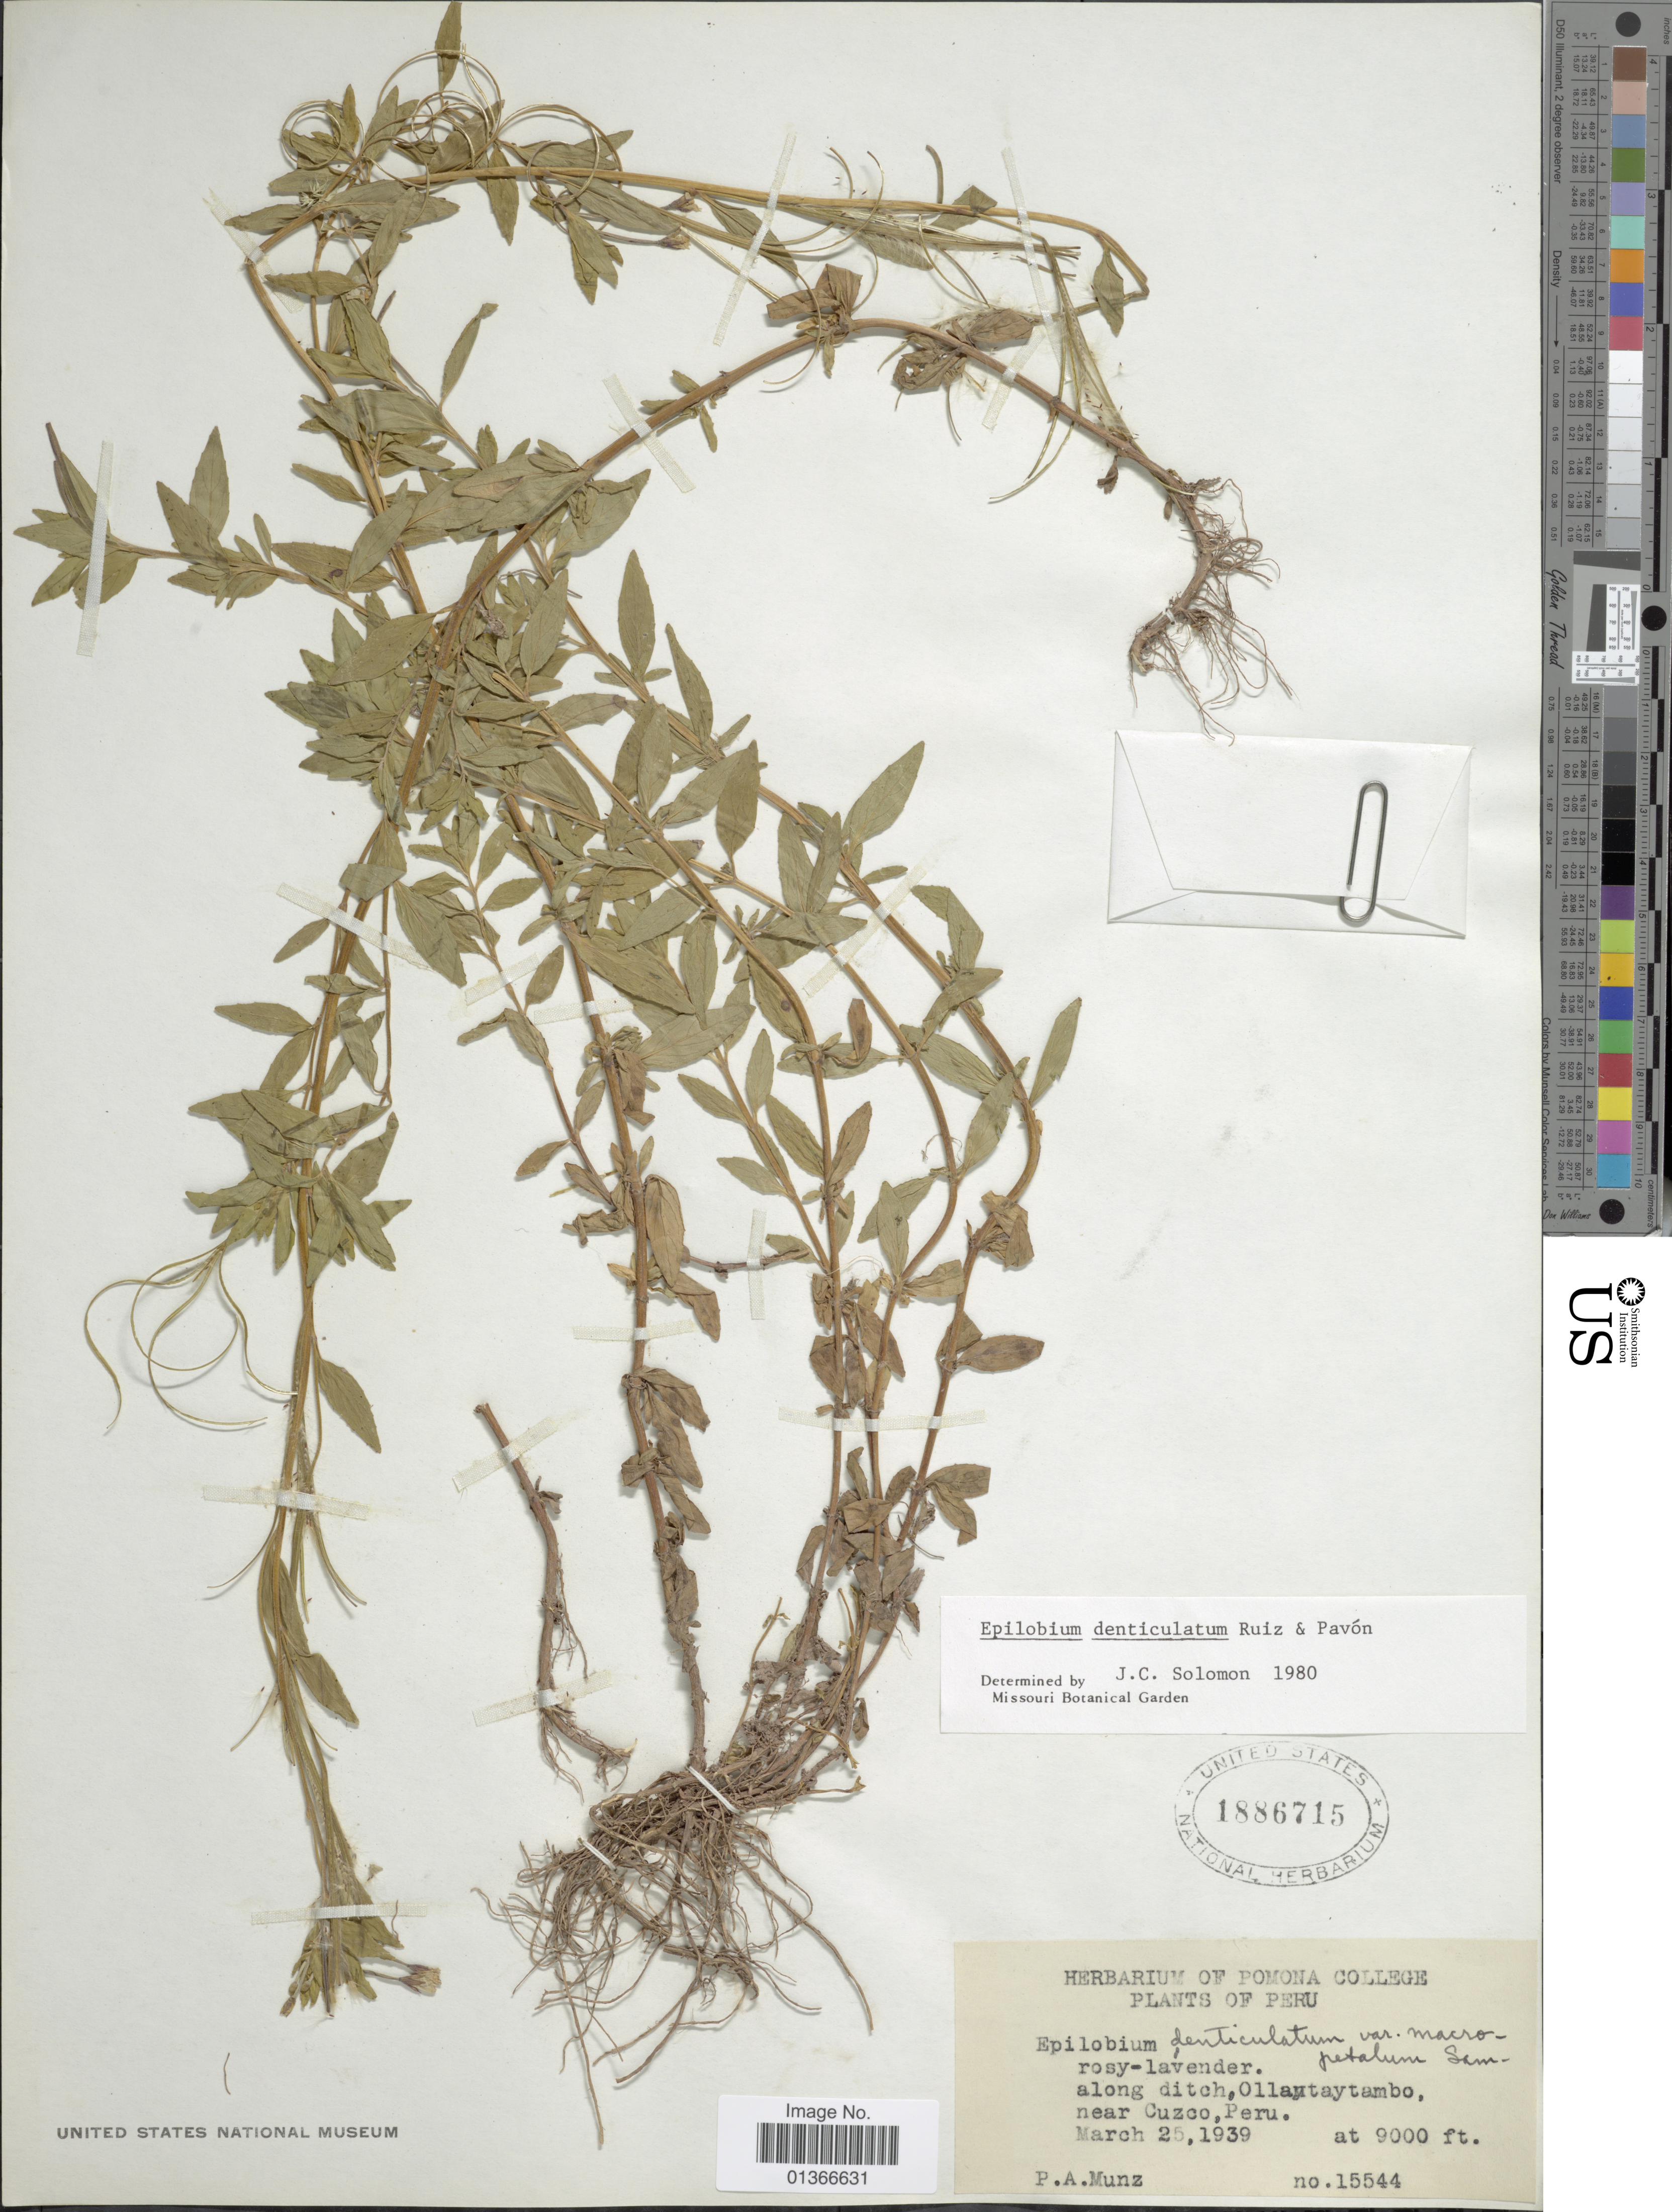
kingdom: Plantae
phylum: Tracheophyta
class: Magnoliopsida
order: Myrtales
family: Onagraceae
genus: Epilobium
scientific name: Epilobium denticulatum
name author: Ruiz & Pav.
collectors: P. A. Munz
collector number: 15544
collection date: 1939-03-25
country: Peru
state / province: Cusco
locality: Ollantaytambo, near Cuzco.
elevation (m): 2743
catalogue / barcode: US 1886715